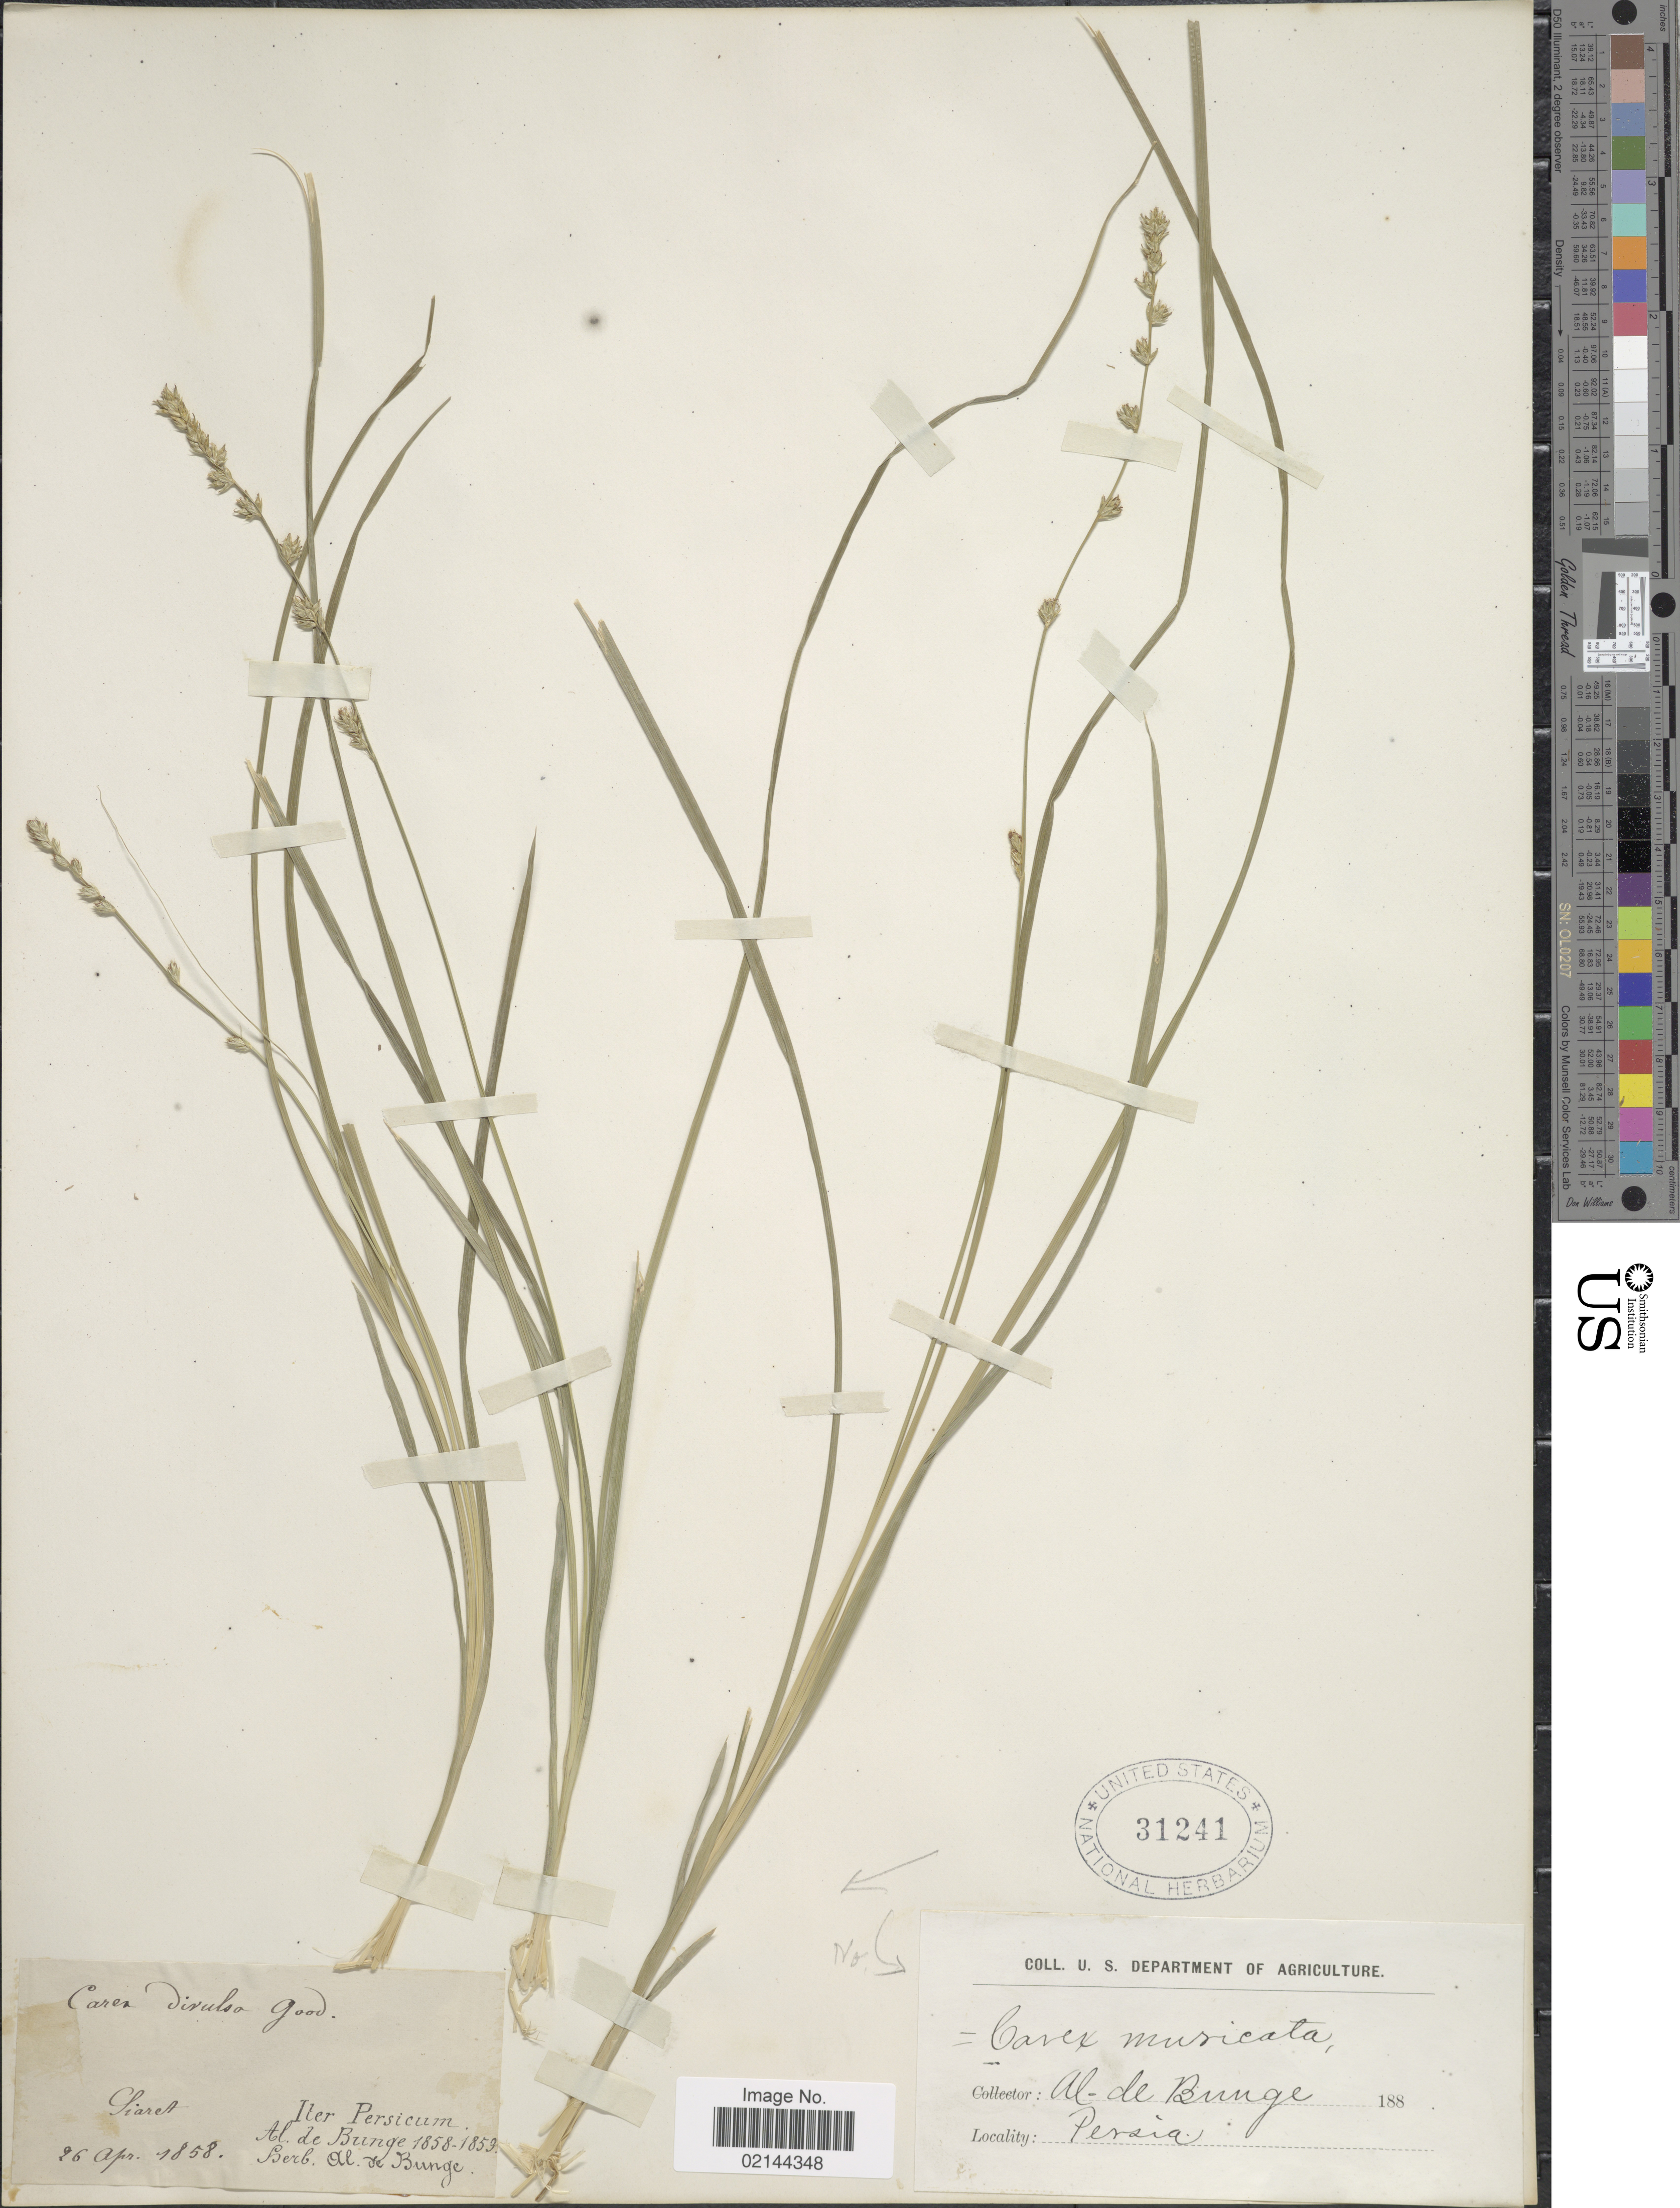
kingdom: Plantae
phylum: Tracheophyta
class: Liliopsida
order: Poales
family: Cyperaceae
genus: Carex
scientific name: Carex divulsa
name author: Stokes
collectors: A. de Bunge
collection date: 1858-04-26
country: Iran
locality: Persie. Siaret. Iter Persicum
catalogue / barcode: US 31241